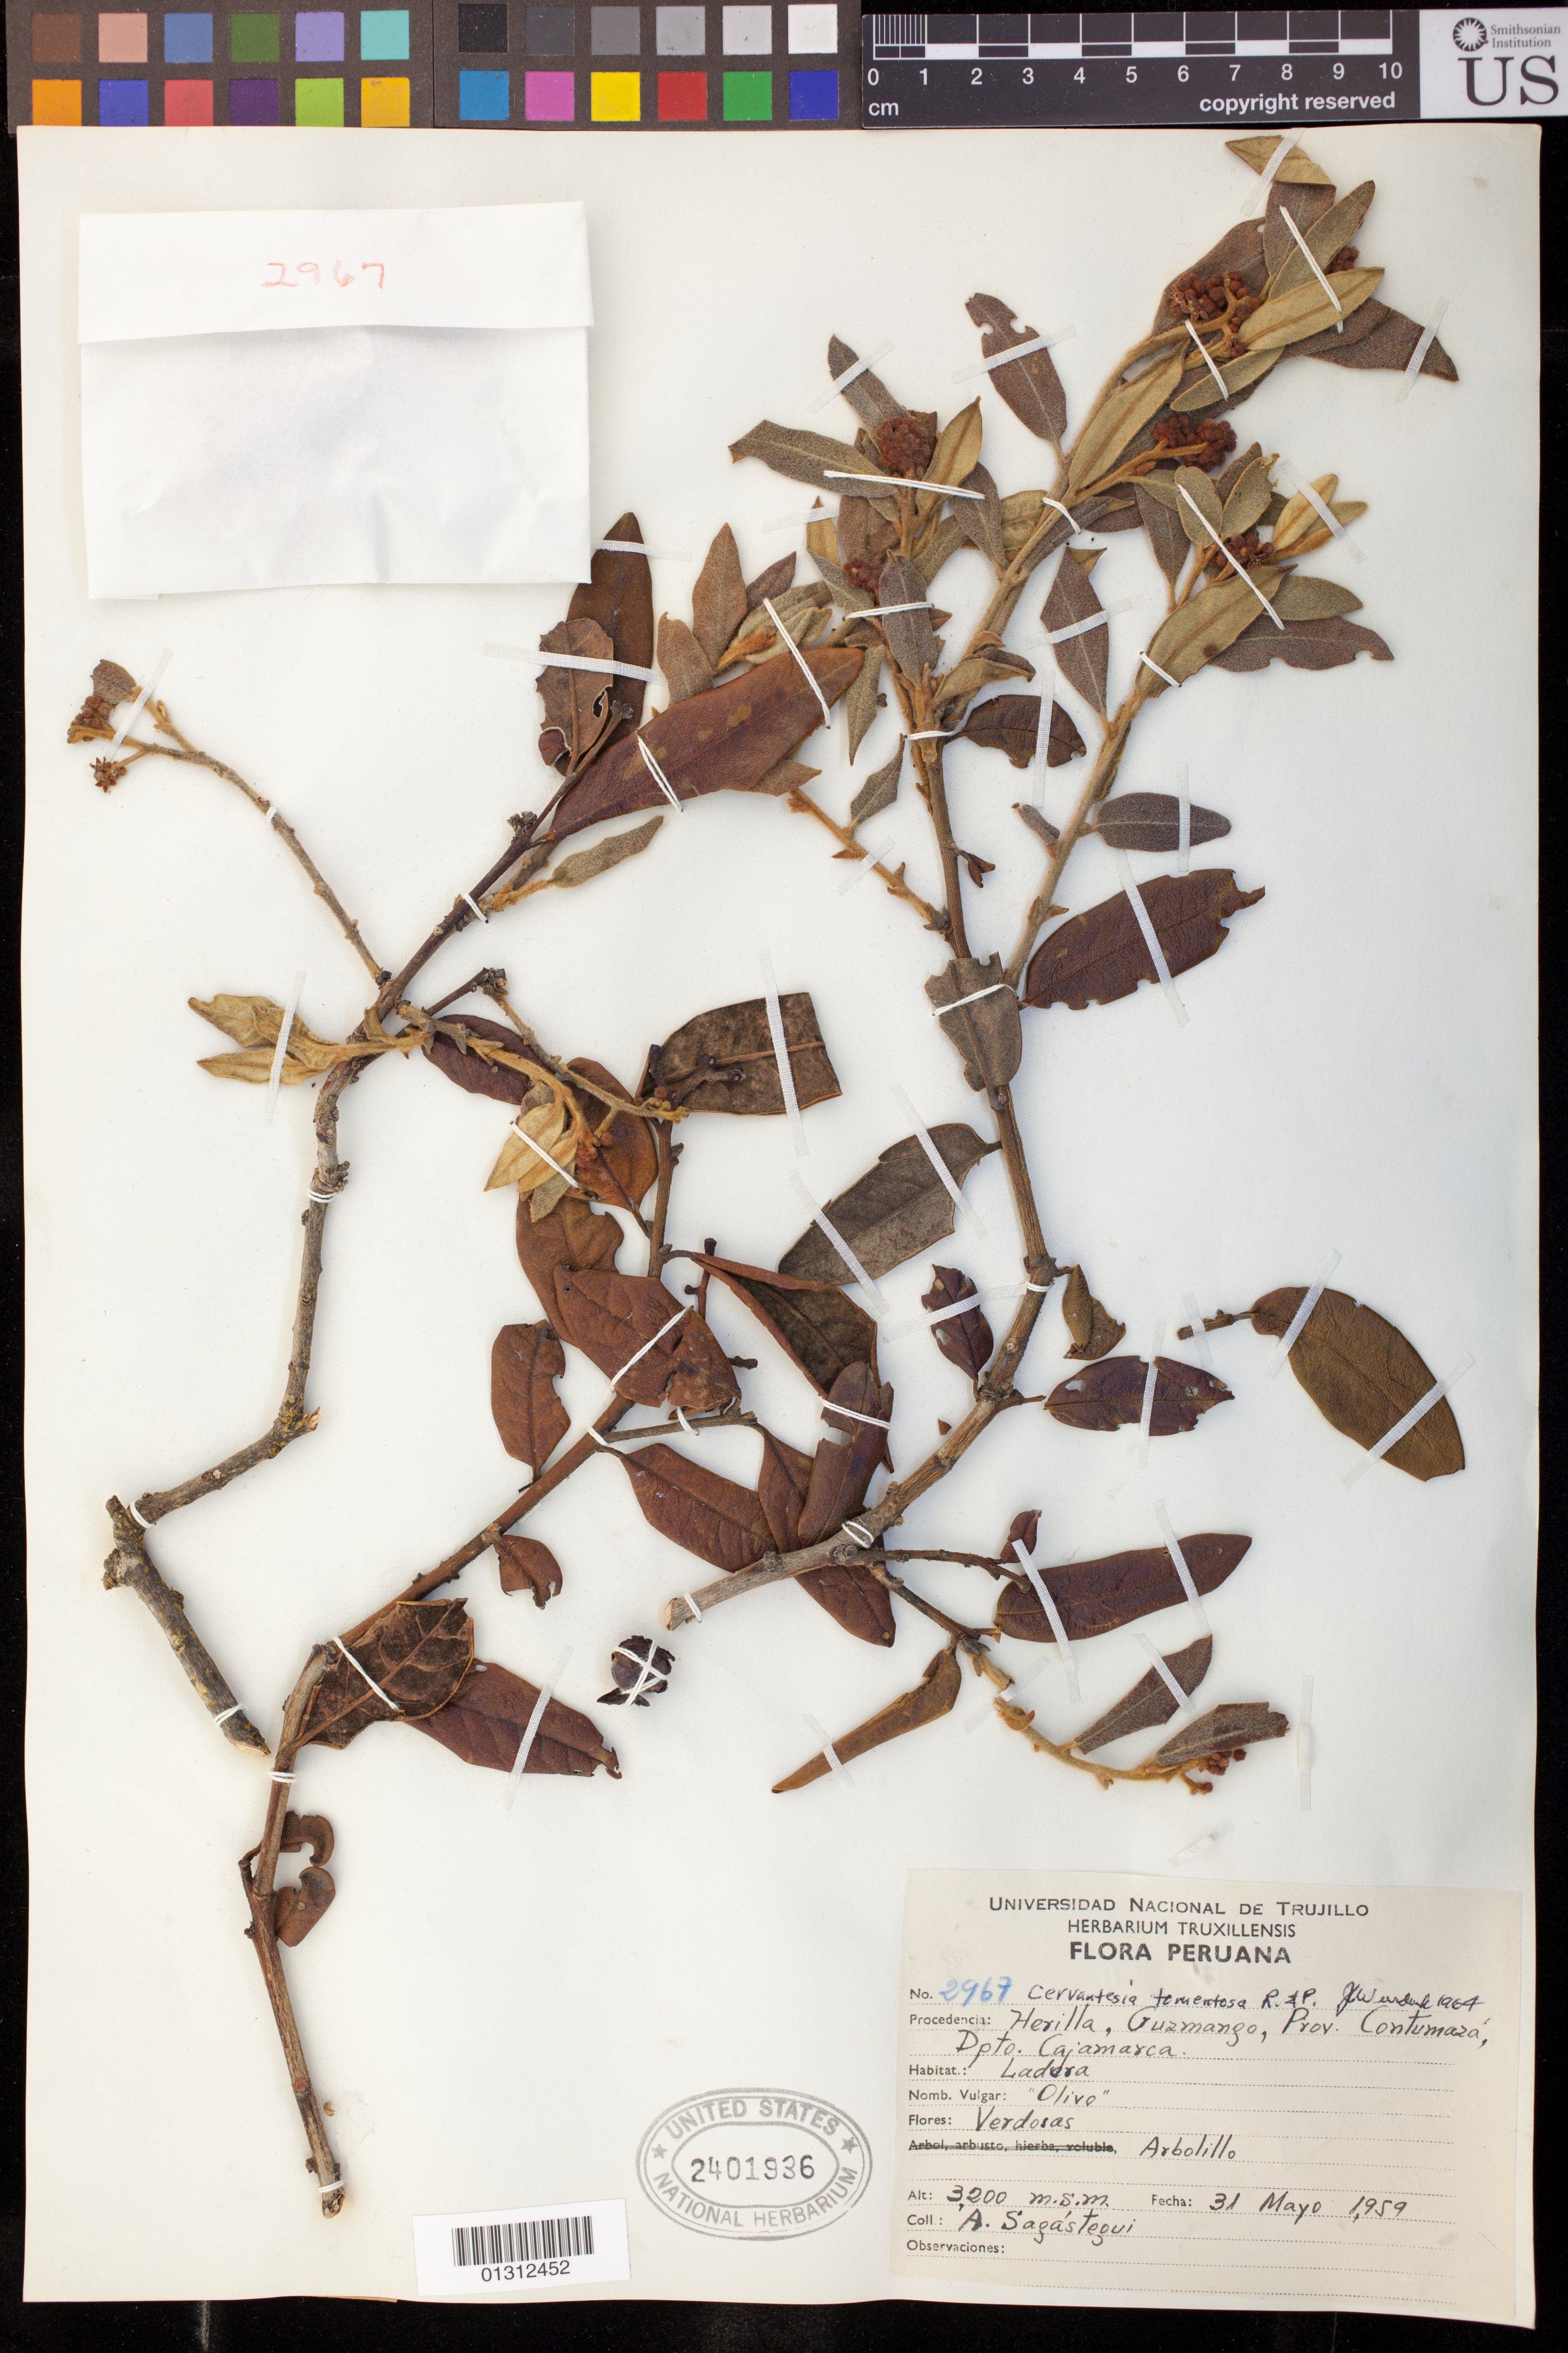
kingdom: Plantae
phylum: Tracheophyta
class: Magnoliopsida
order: Santalales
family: Cervantesiaceae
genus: Cervantesia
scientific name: Cervantesia tomentosa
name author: Ruiz & Pavón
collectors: A. Sagastegui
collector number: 2967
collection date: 1959-05-31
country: Peru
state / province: Cajamarca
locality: Herilla, Guzmango, Prov. Contumaz├í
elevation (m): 3200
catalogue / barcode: US 2401936